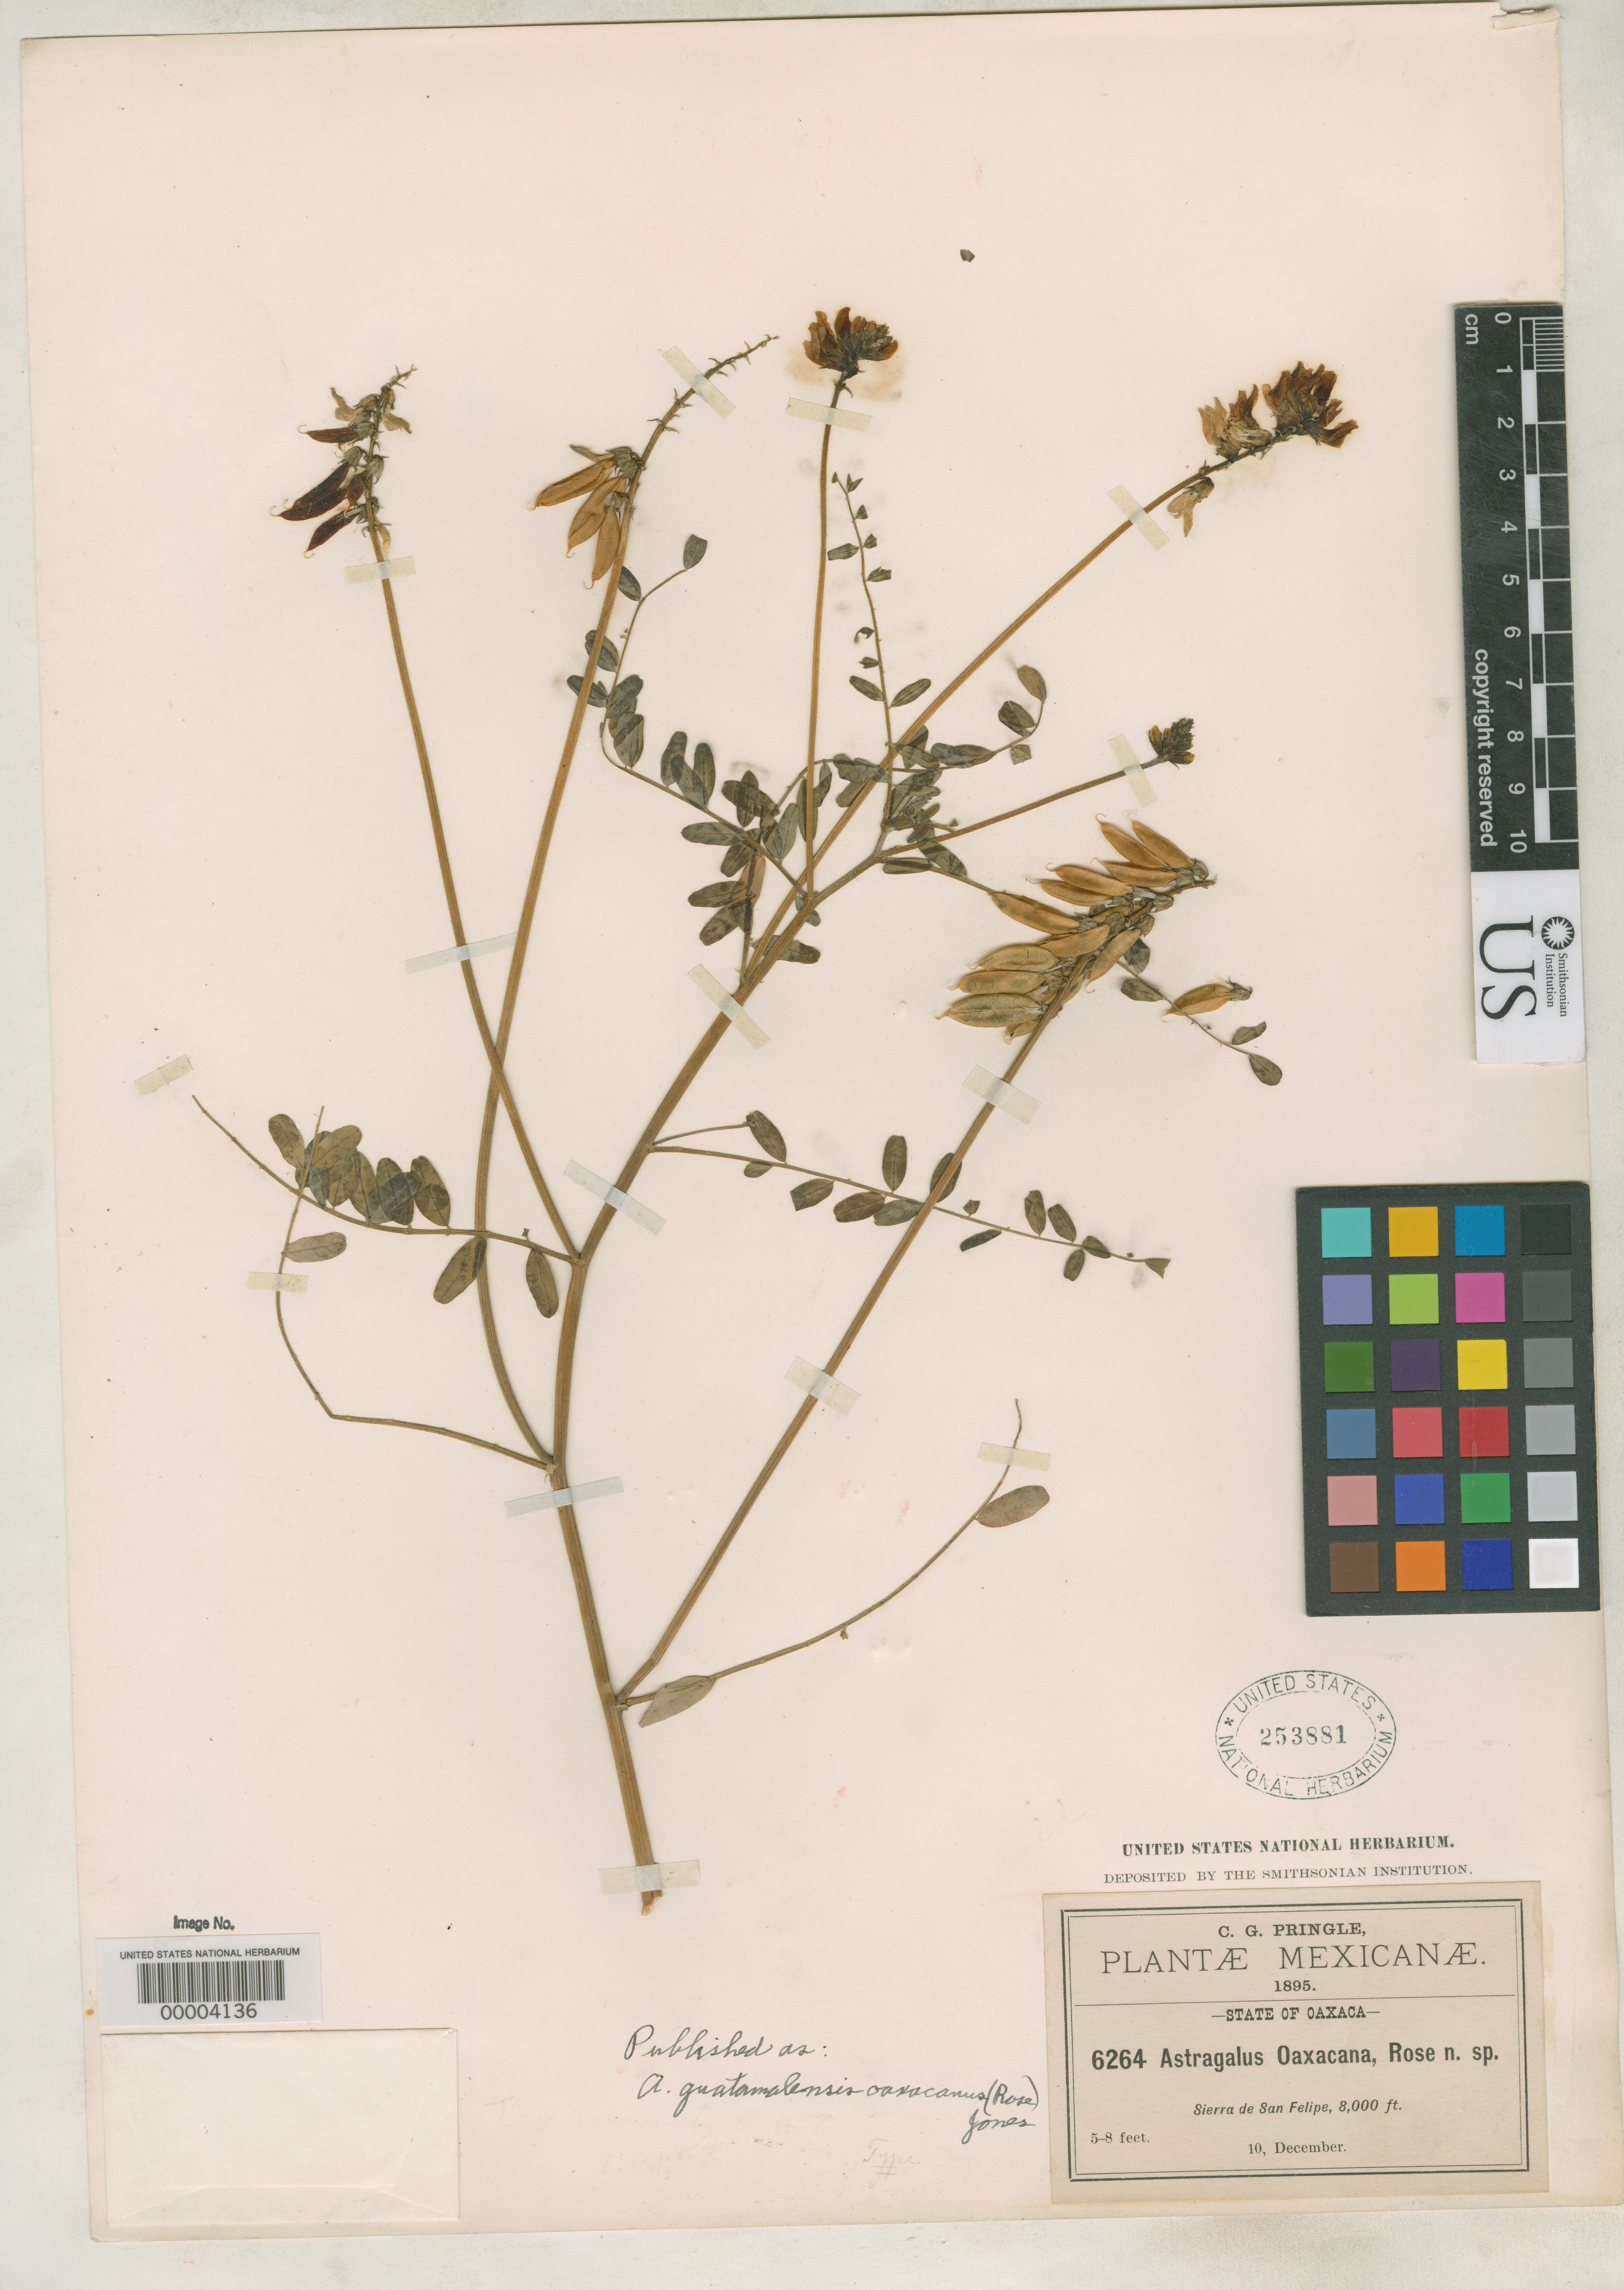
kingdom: Plantae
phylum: Tracheophyta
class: Magnoliopsida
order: Fabales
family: Fabaceae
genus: Astragalus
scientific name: Astragalus guatamalensis var. oaxacanus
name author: M.E. Jones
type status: Type Collection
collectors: C. G. Pringle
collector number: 6264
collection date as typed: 10 Dec 1895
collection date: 1895-12-10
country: Mexico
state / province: Oaxaca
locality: Sierra de San Felipe.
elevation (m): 2438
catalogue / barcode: US 253881